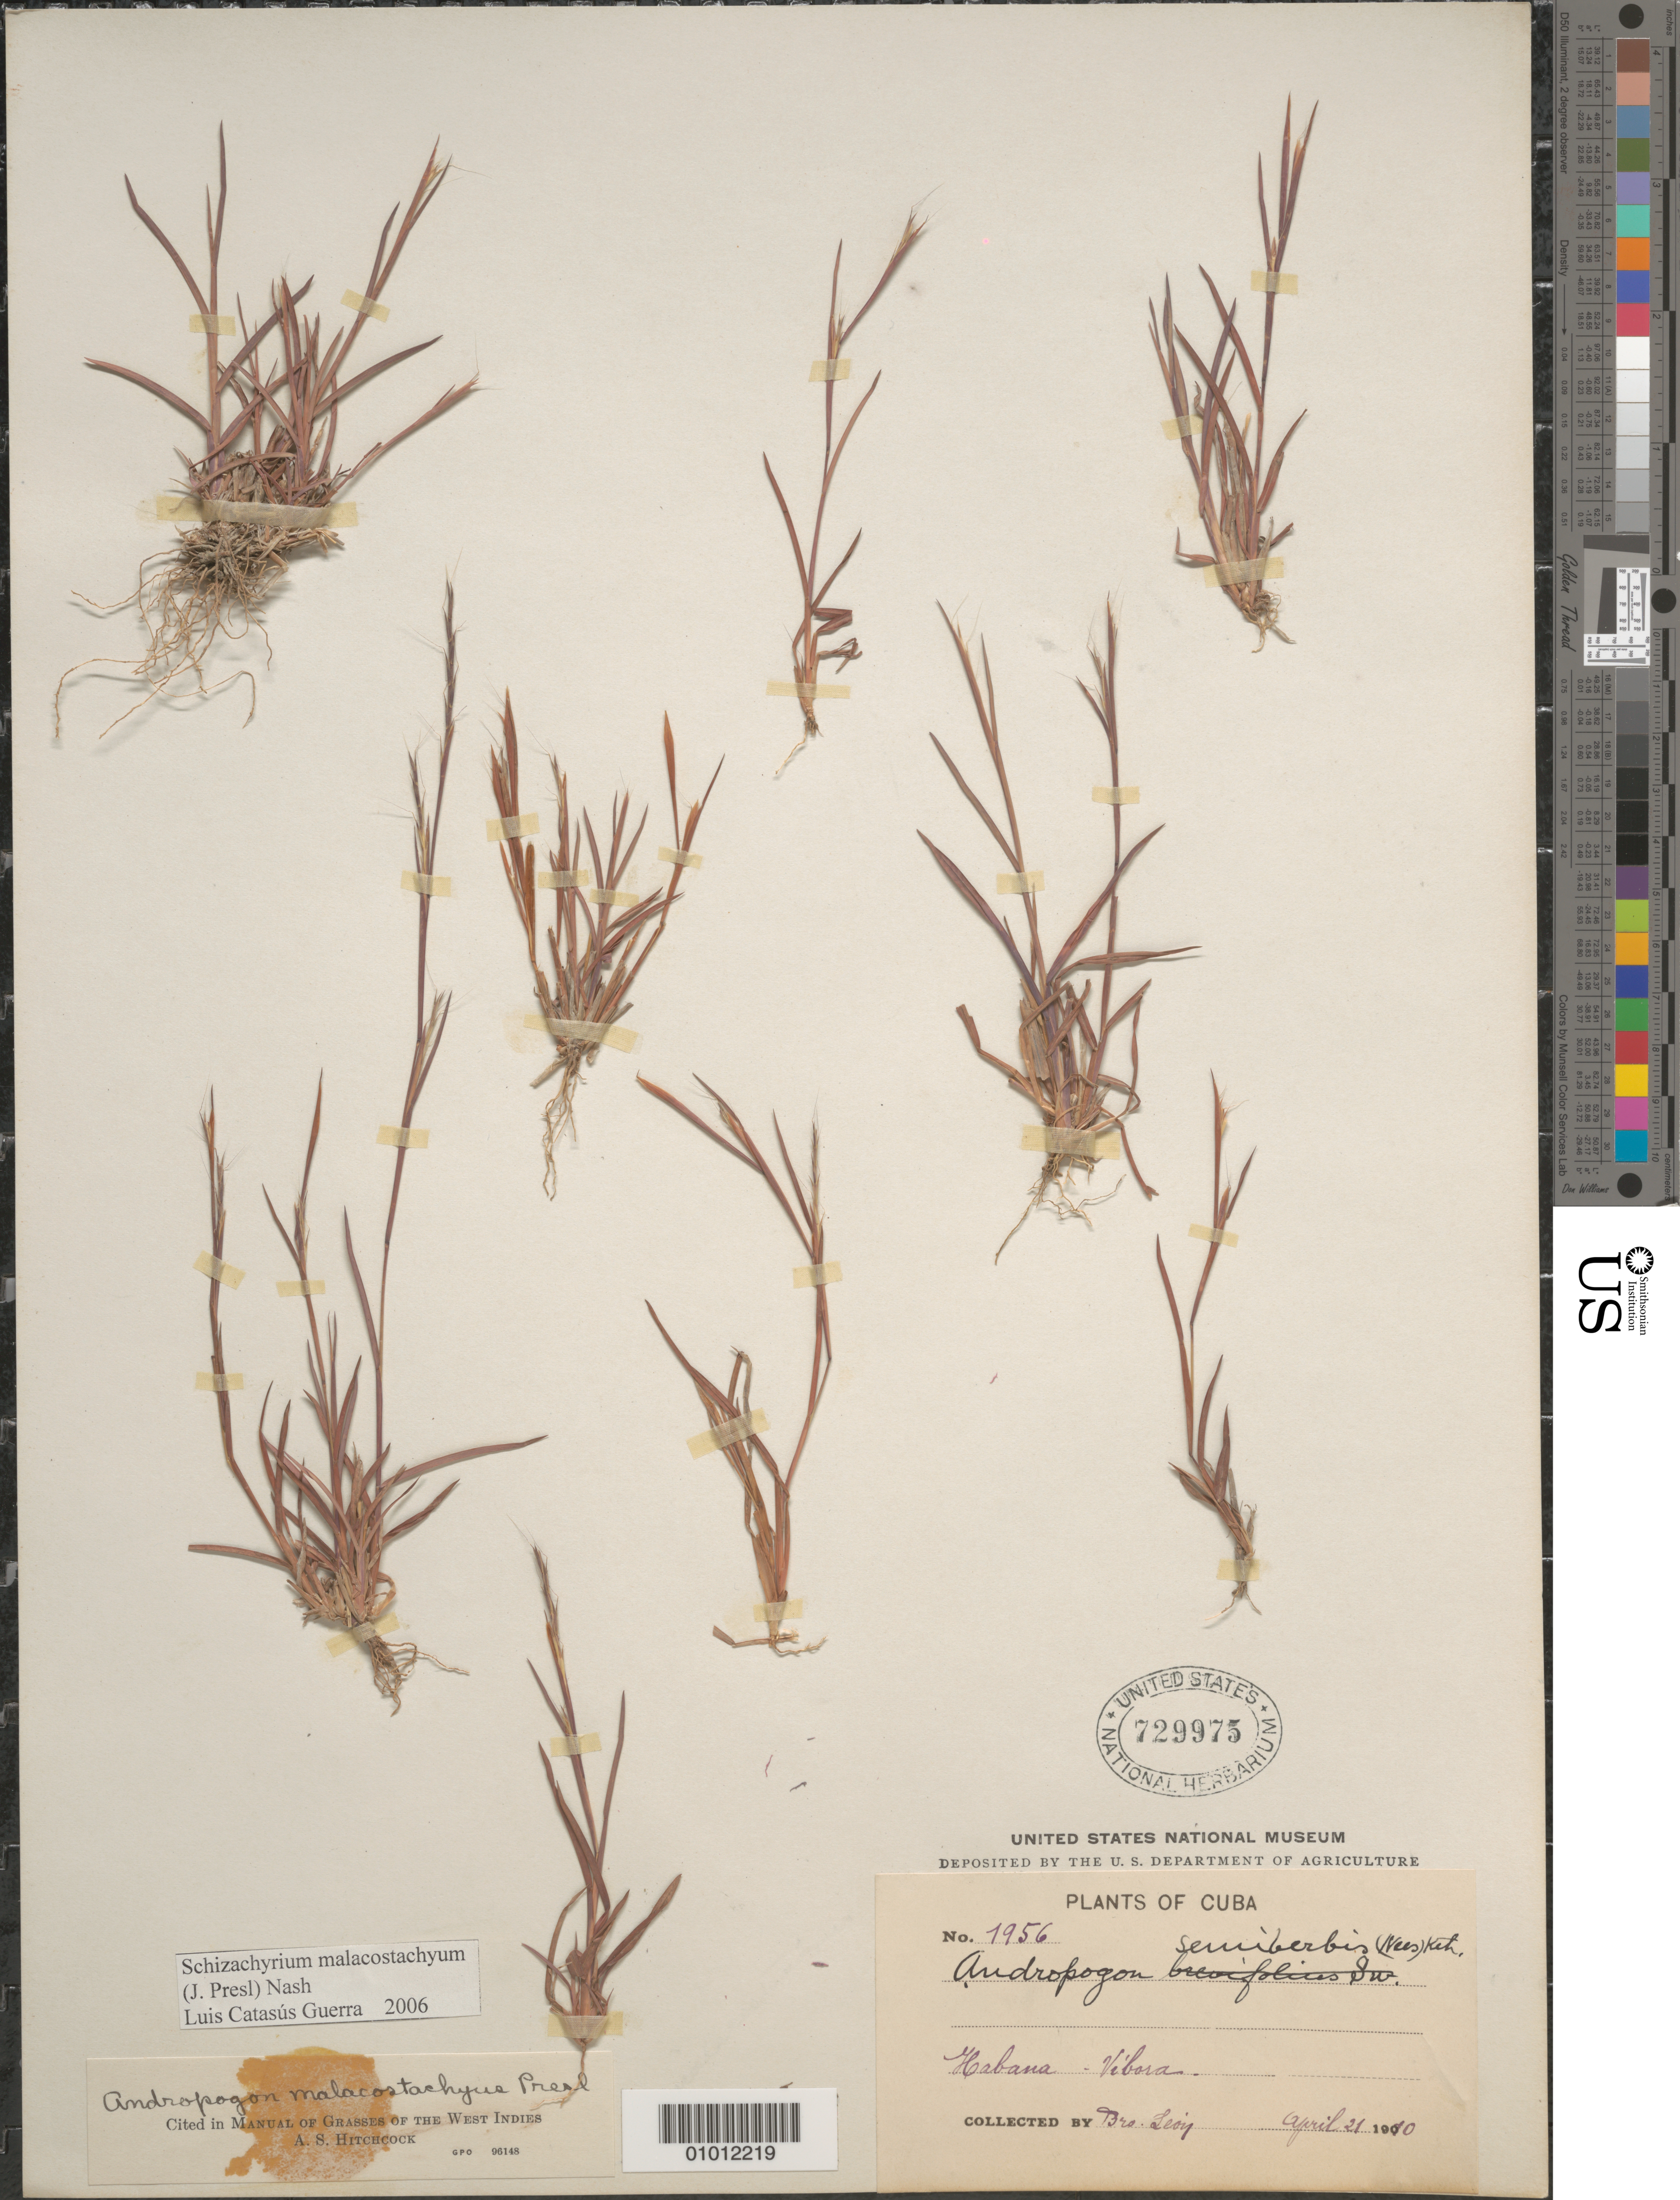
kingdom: Plantae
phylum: Tracheophyta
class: Liliopsida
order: Poales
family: Poaceae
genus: Schizachyrium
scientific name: Schizachyrium malacostachyum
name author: (J. Presl) Nash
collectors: Bro. León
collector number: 1956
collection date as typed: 21 Apr 1910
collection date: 1910-04-21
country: Cuba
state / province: La Habana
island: Cuba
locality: Vibora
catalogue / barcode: US 729975